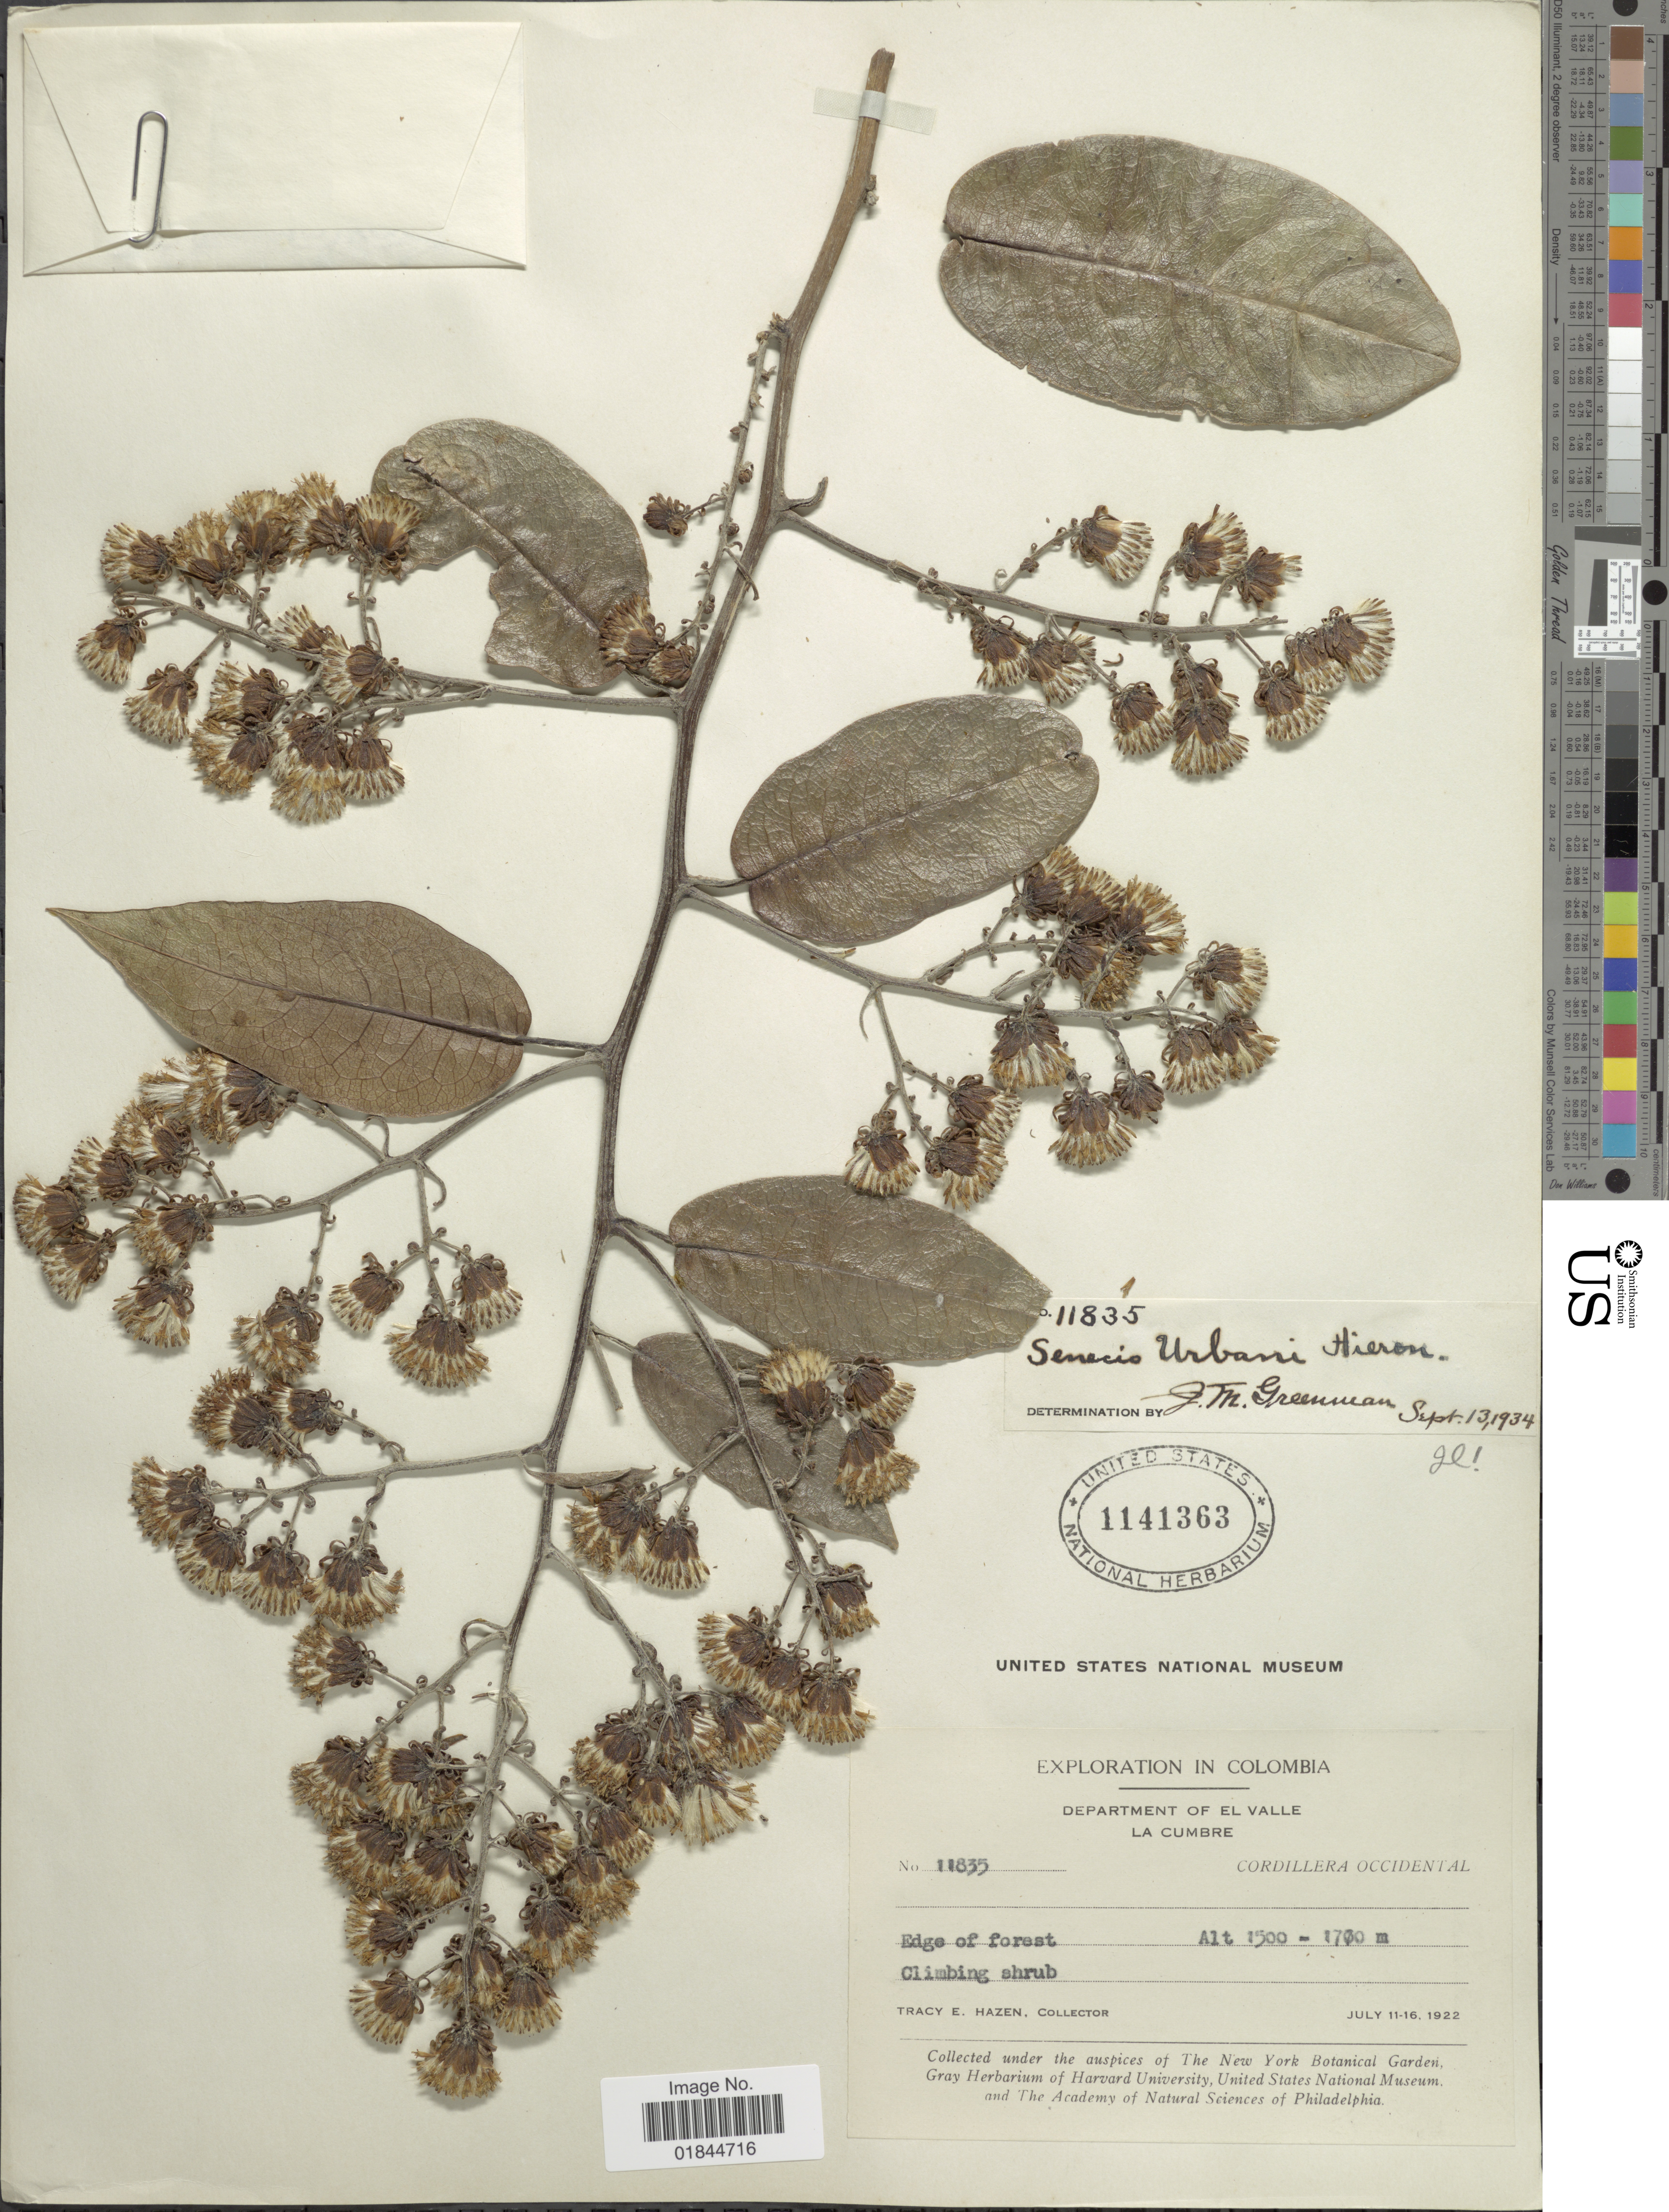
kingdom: Plantae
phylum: Tracheophyta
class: Magnoliopsida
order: Asterales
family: Asteraceae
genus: Pentacalia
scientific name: Pentacalia urbanii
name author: (Hieron.) Cuatrec.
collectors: T. E. Hazen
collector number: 11835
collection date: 1922-07-11/1922-07-16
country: Colombia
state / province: Valle del Cauca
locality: La Cumbre, Cordillera Occidental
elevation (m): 1500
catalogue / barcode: US 1141363